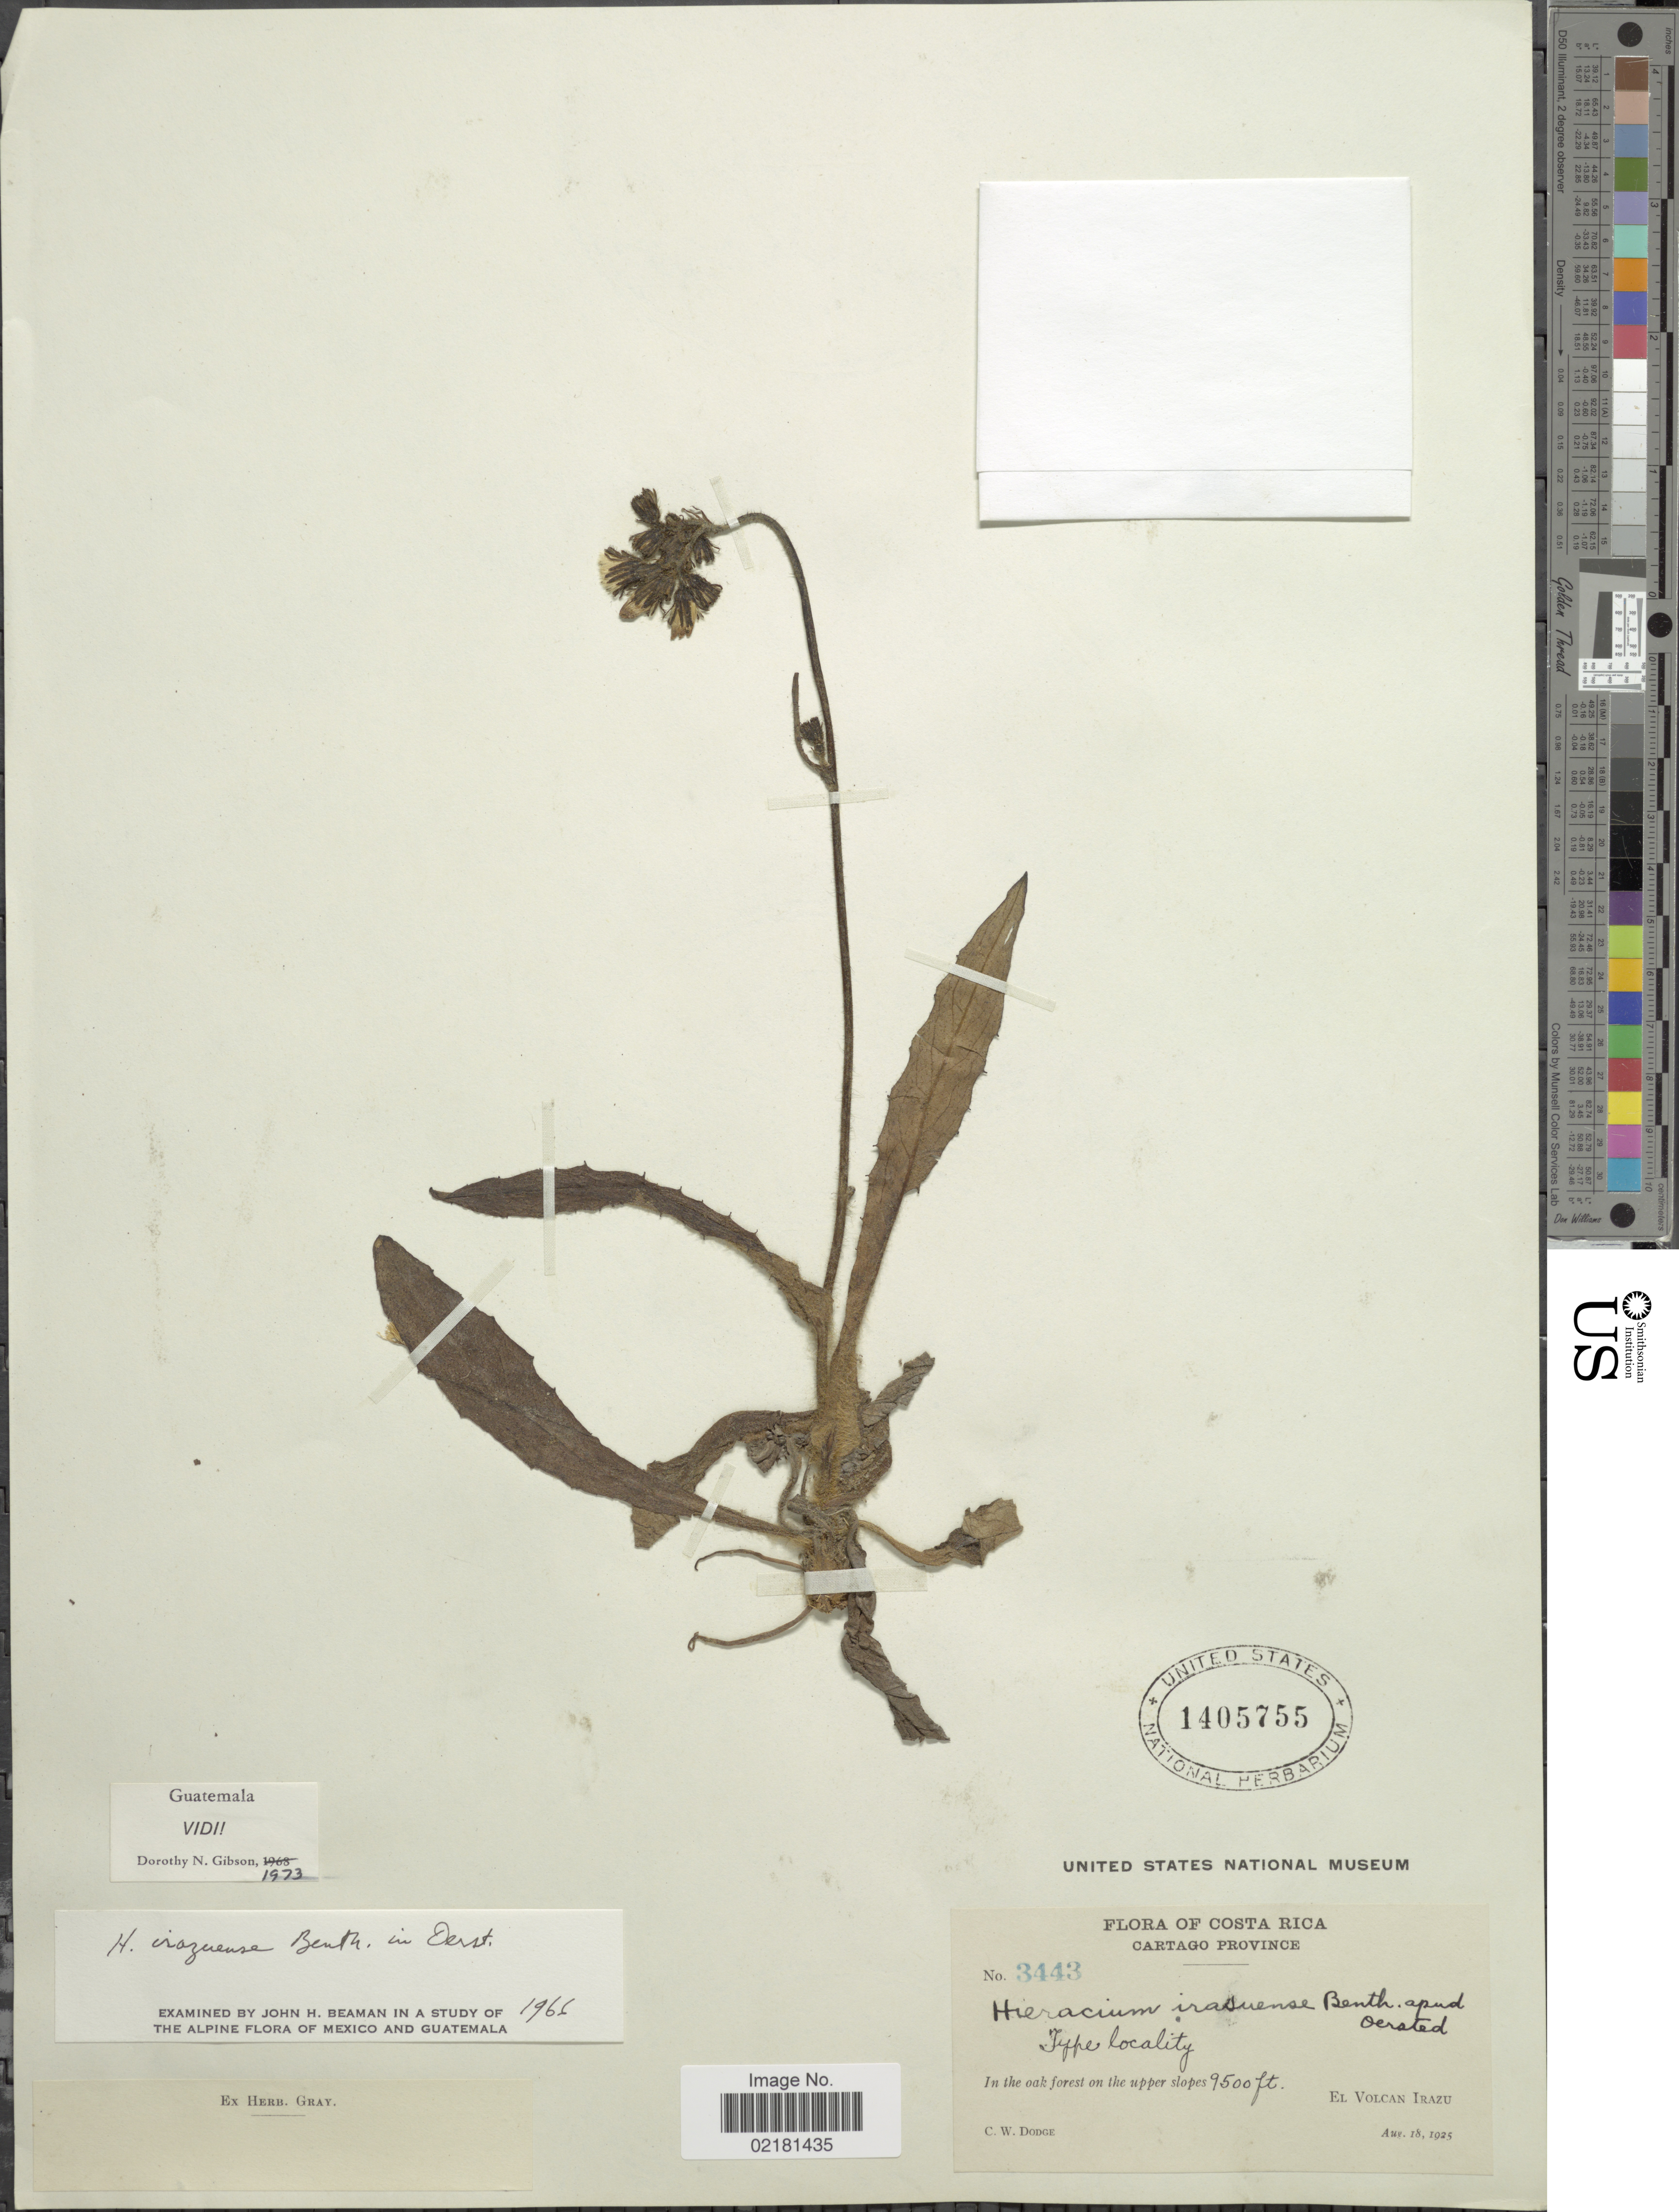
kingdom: Plantae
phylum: Tracheophyta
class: Magnoliopsida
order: Asterales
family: Asteraceae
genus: Hieracium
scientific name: Hieracium irasuense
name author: Benth.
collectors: C. Dodge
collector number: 3443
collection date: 1925-08-18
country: Costa Rica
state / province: Cartago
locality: Type locality, in the oak forest on the upper slopes, El Volcan Irazu.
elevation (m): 2896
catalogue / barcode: US 1405755